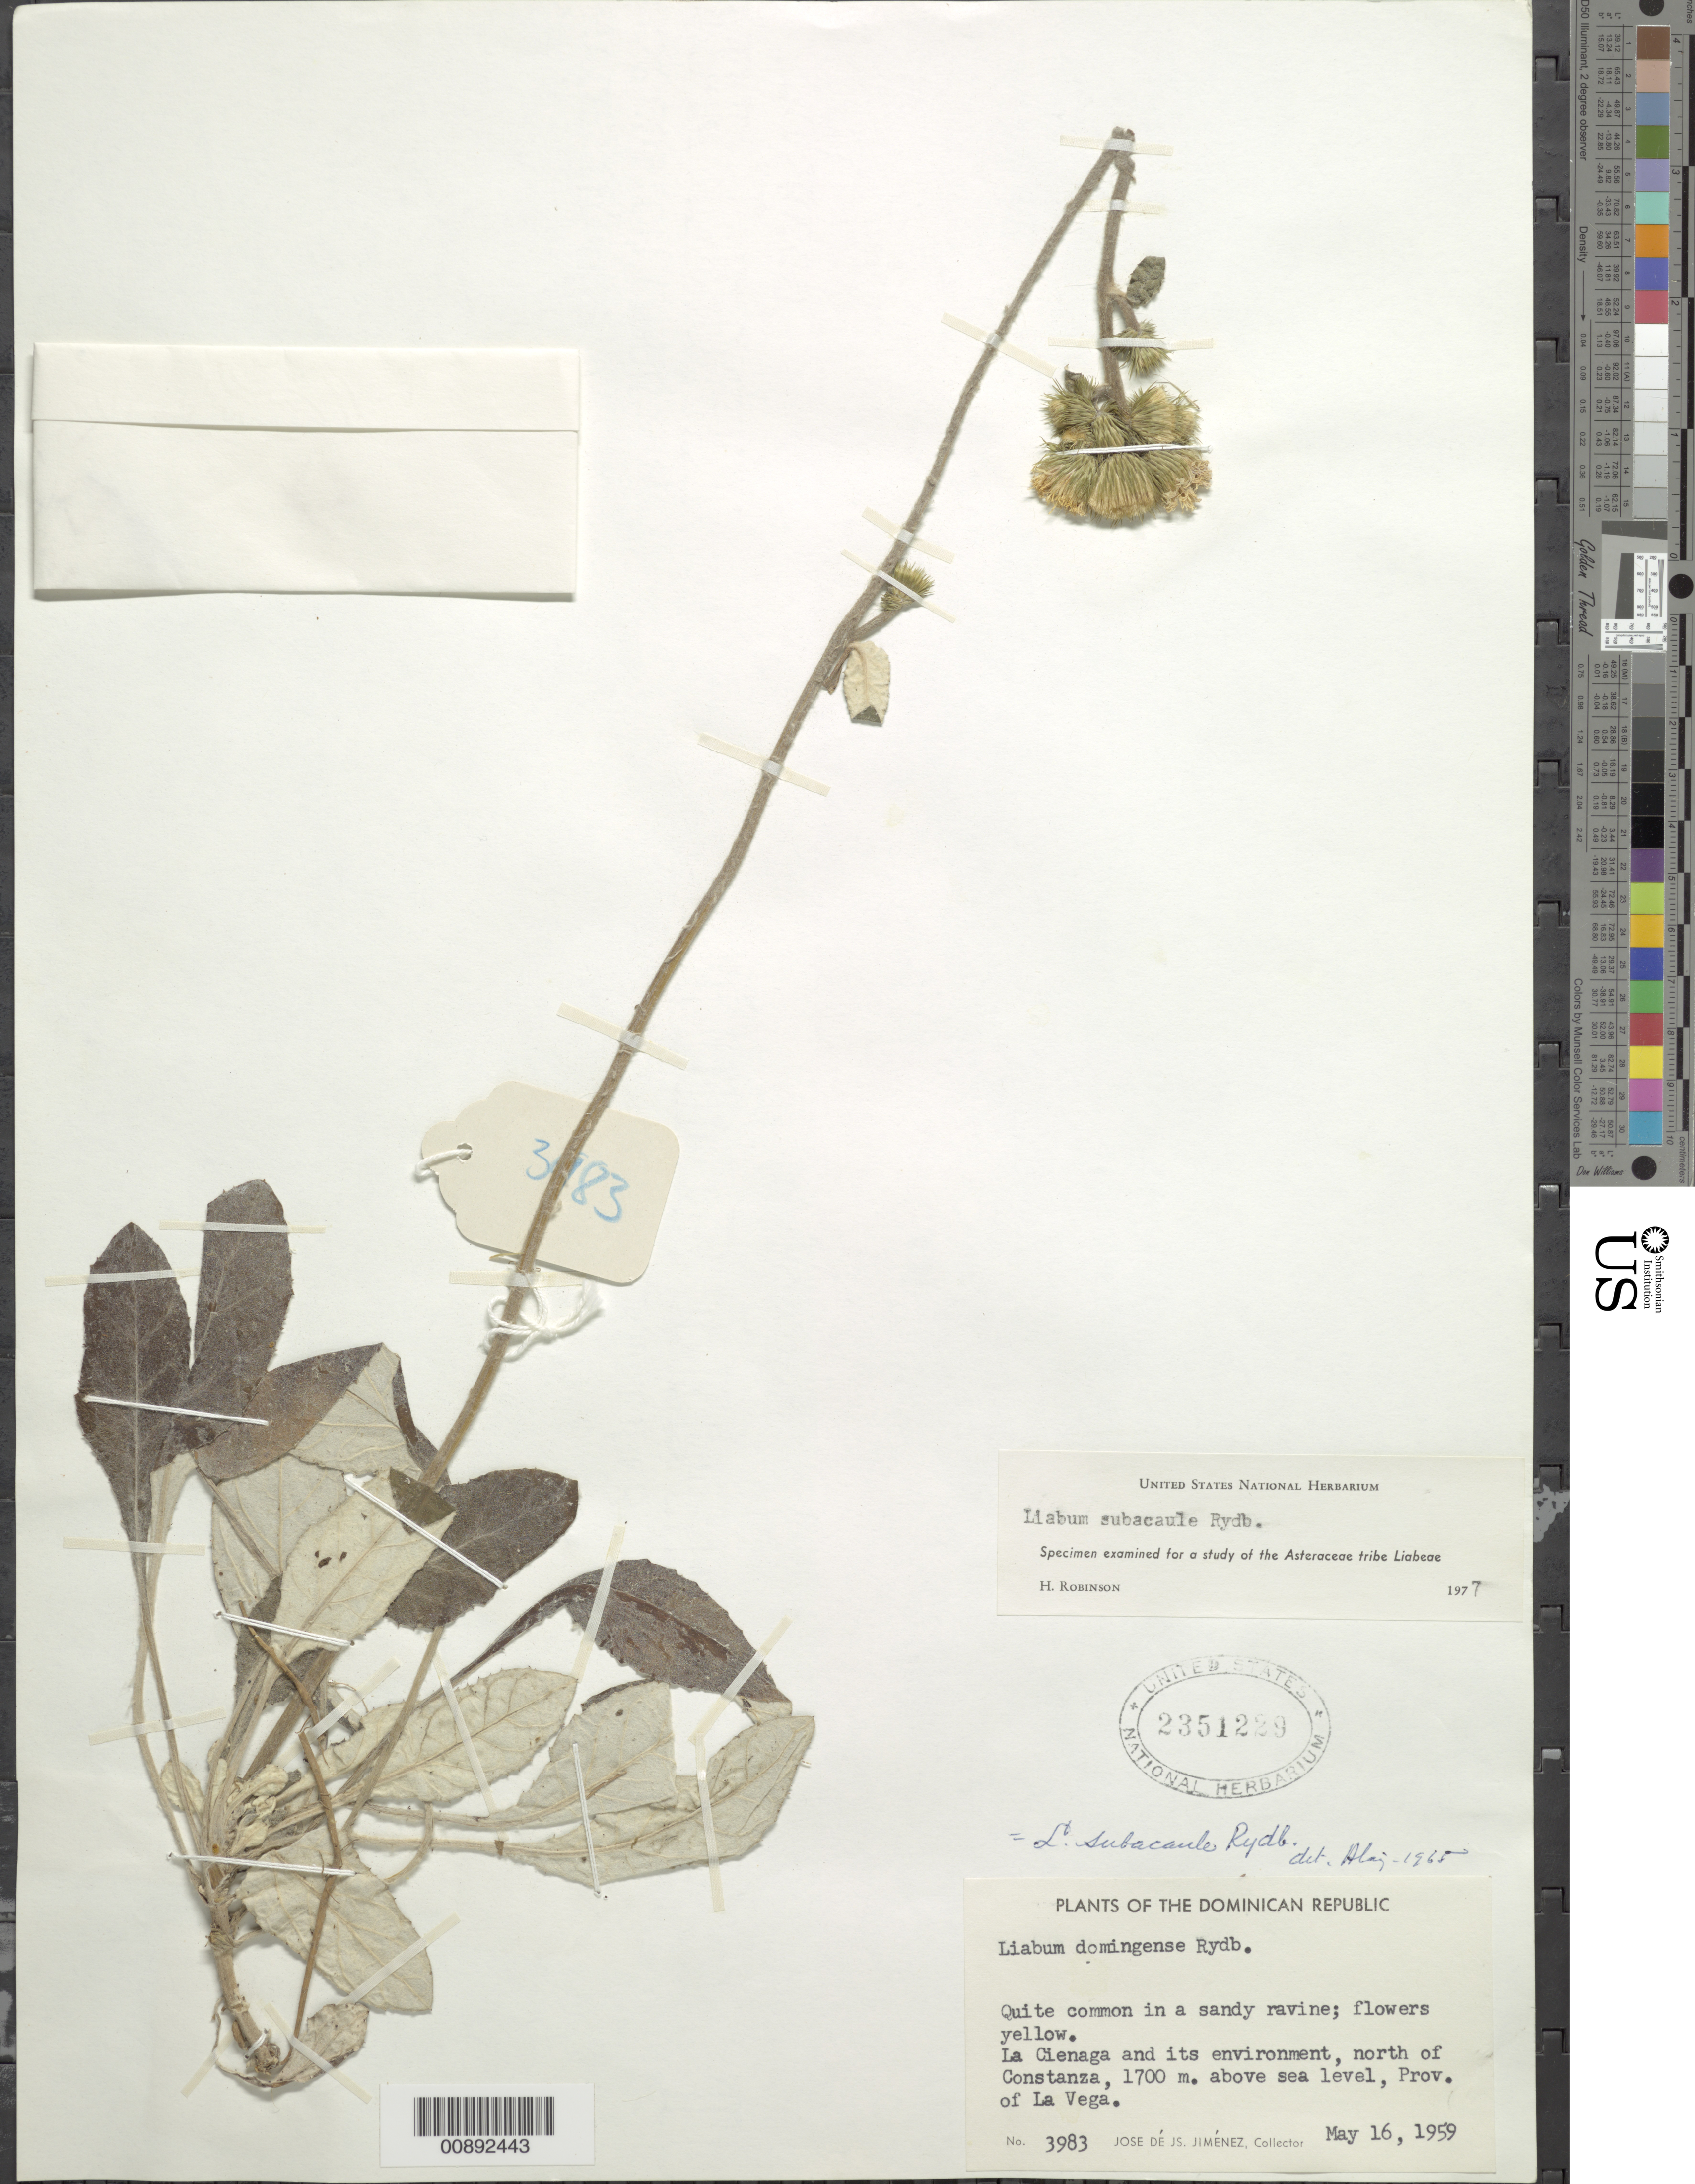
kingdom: Plantae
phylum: Tracheophyta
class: Magnoliopsida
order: Asterales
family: Asteraceae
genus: Liabum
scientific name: Liabum subacaule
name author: Rydb.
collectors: J. J. Jiménez Almonte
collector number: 3983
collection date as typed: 16 May 1959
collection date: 1959-05-16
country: Dominican Republic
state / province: La Vega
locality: La Ciengag and its environment, North of Constanza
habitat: Sandy ravine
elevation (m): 1700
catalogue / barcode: US 2351229